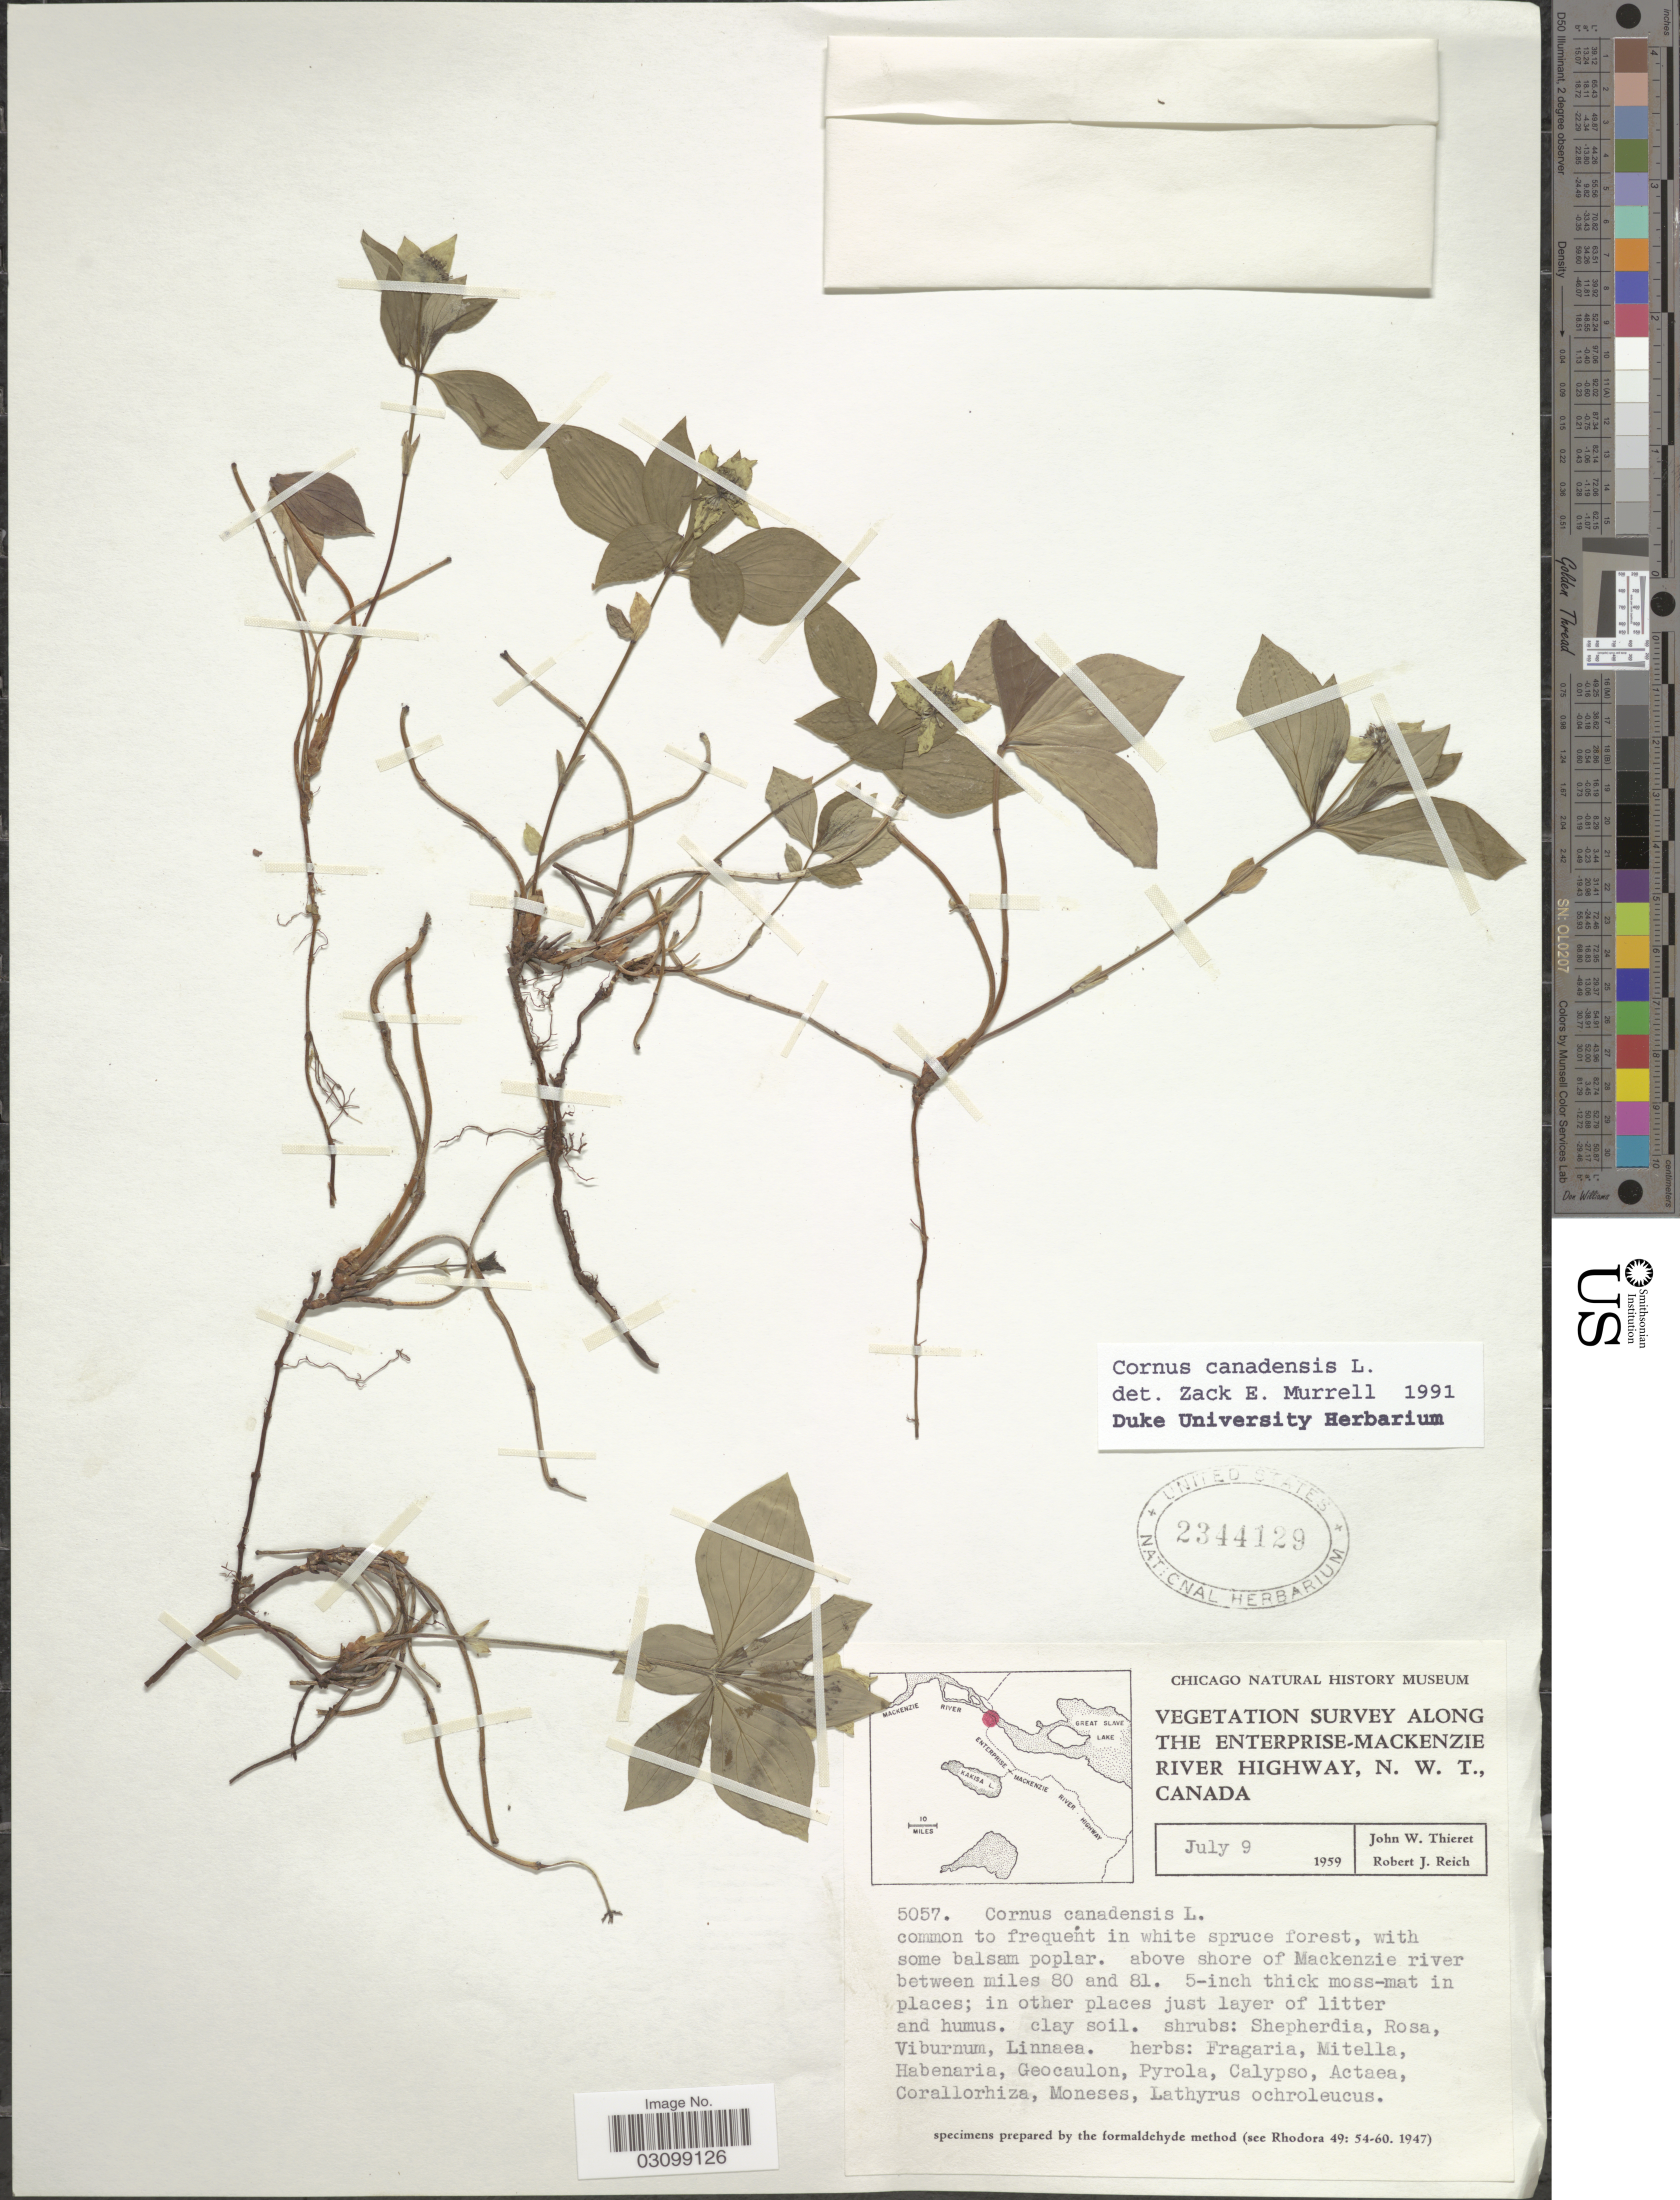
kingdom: Plantae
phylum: Tracheophyta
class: Magnoliopsida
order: Cornales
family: Cornaceae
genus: Cornus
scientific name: Cornus canadensis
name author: L.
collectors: J. W. Thieret & R. Reich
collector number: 5057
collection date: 1959-07-09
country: Canada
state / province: Northwest Territories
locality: Along the Enterprise-Mackenzie River Highway, N.W.T. Above shore of Mackenzie river between miles 80 and 81.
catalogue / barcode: US 2344129